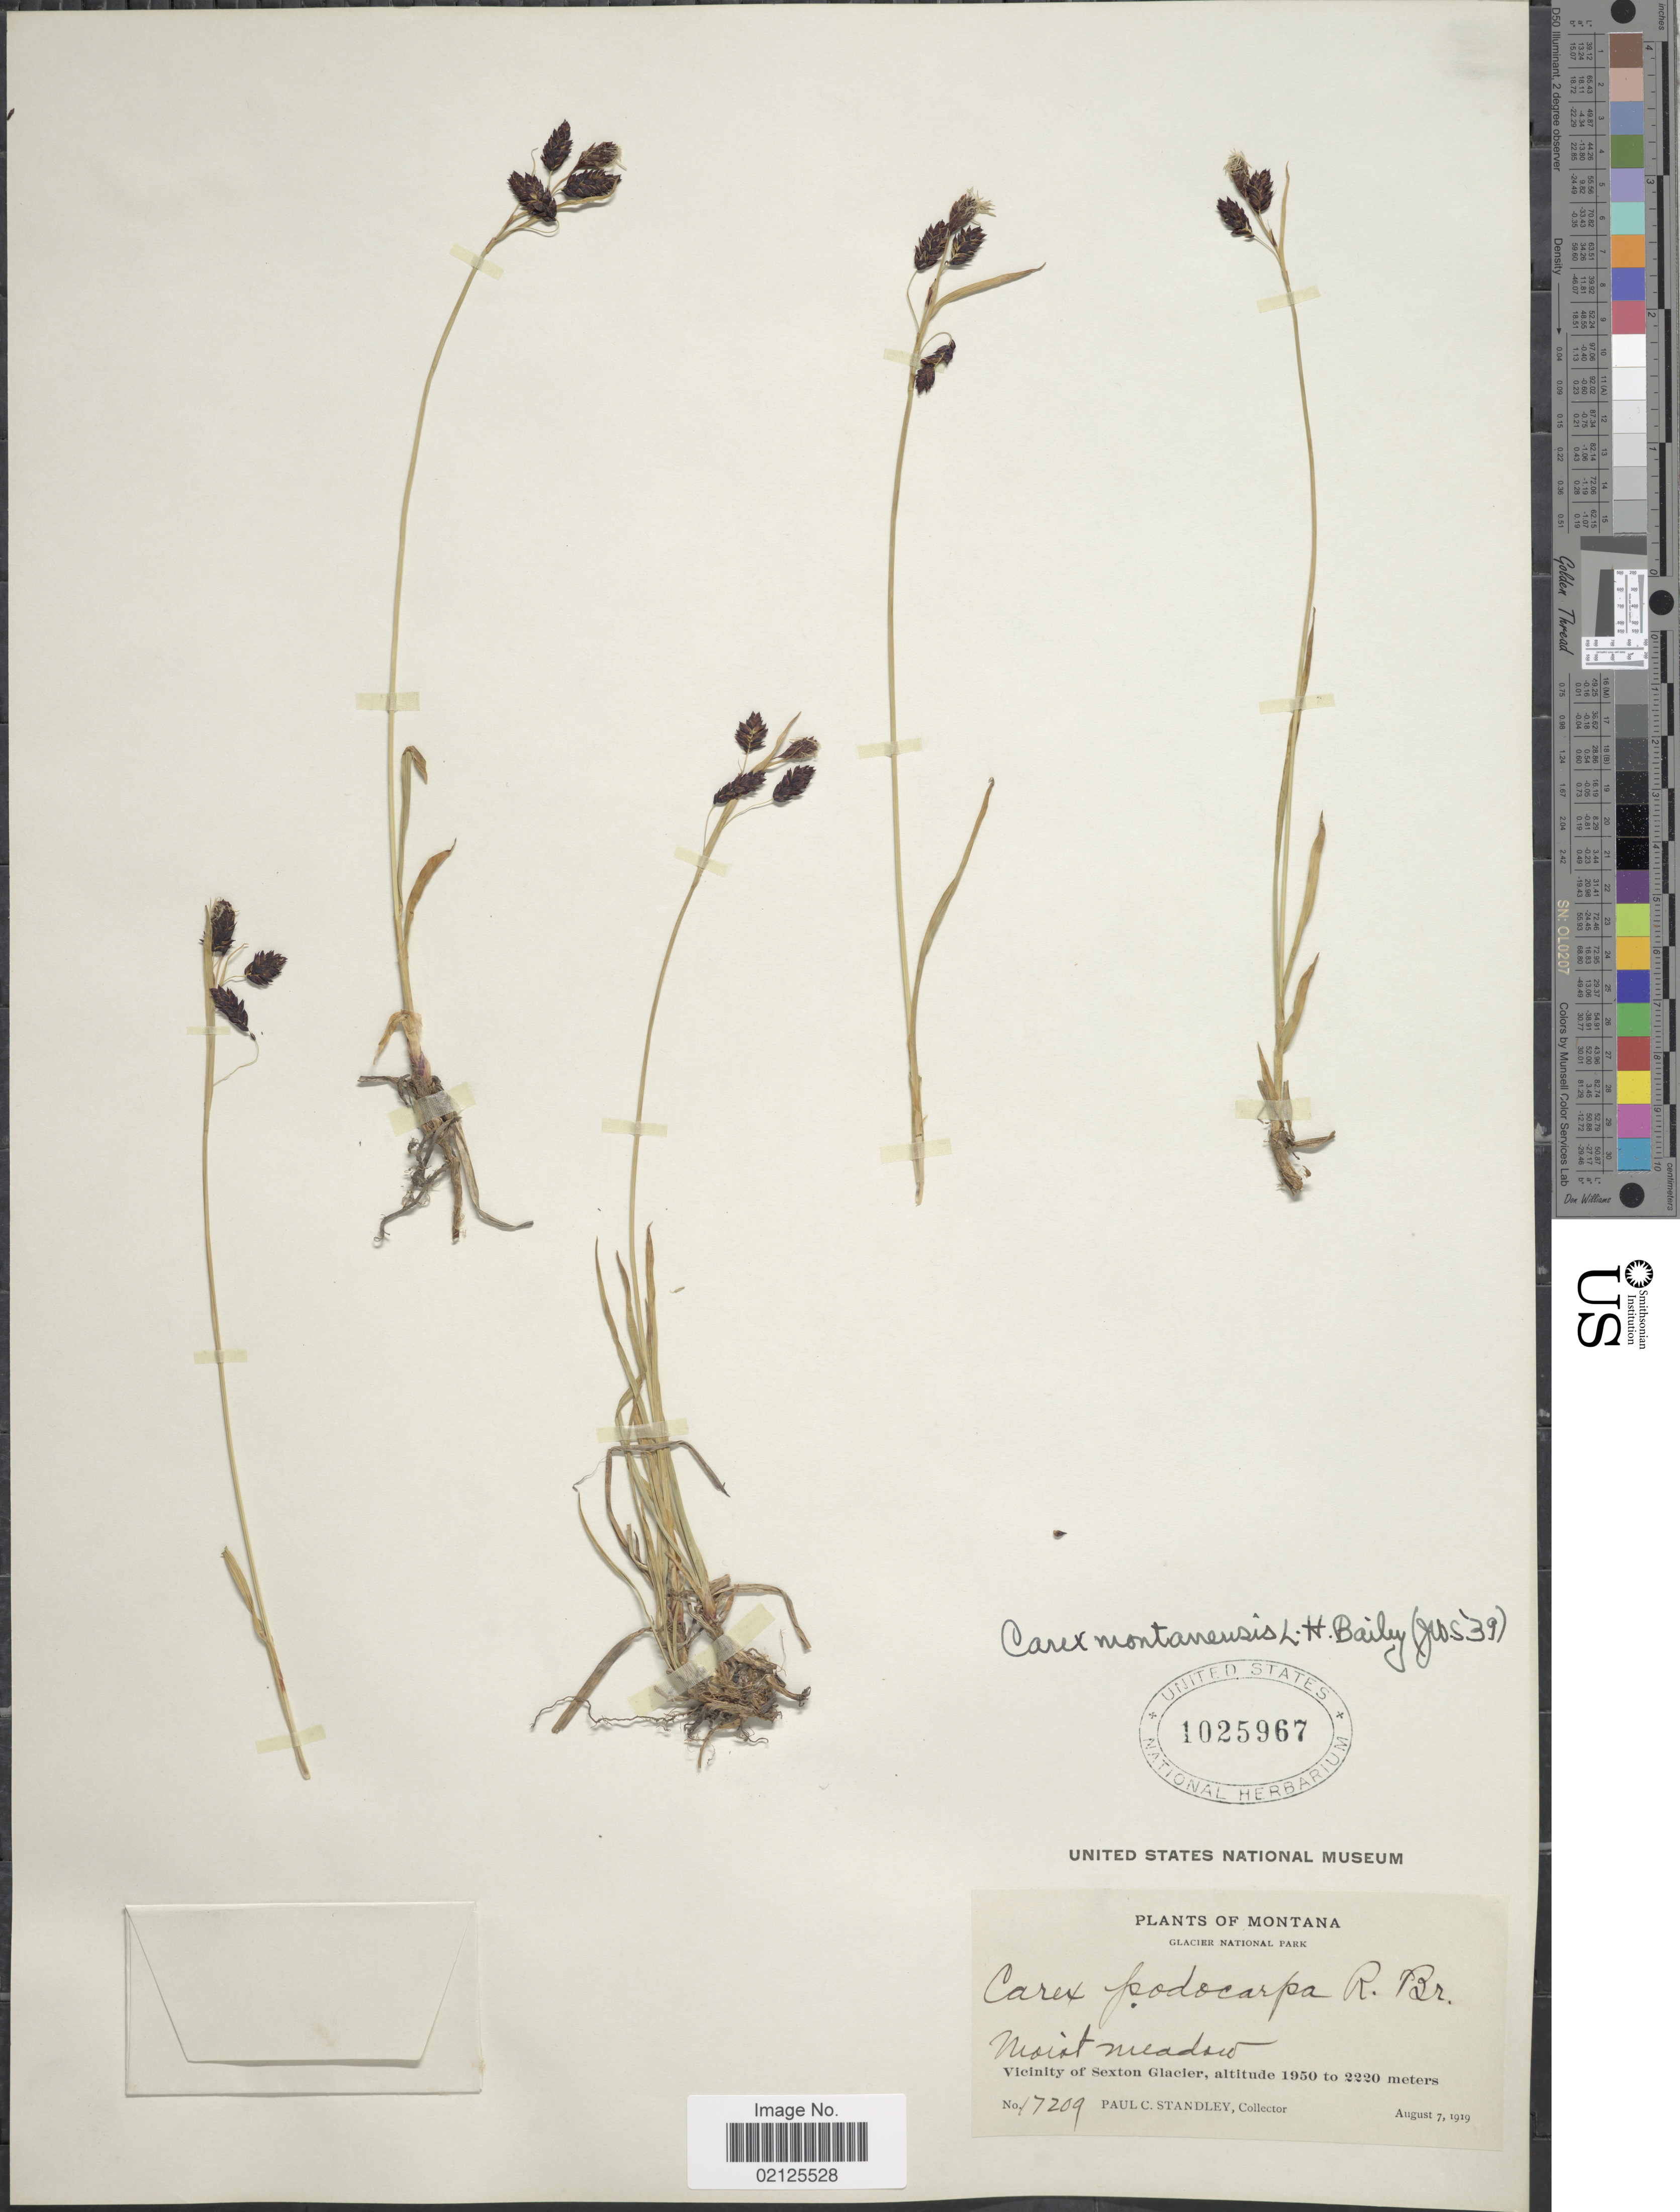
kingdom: Plantae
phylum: Tracheophyta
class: Liliopsida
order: Poales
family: Cyperaceae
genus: Carex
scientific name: Carex podocarpa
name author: R. Br.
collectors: P. C. Standley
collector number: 17209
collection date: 1919-08-07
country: United States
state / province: Montana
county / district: Glacier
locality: Glacier National Park, Moist meadow, Vicinity of Sexton Glacier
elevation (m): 1950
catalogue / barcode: US 1025967